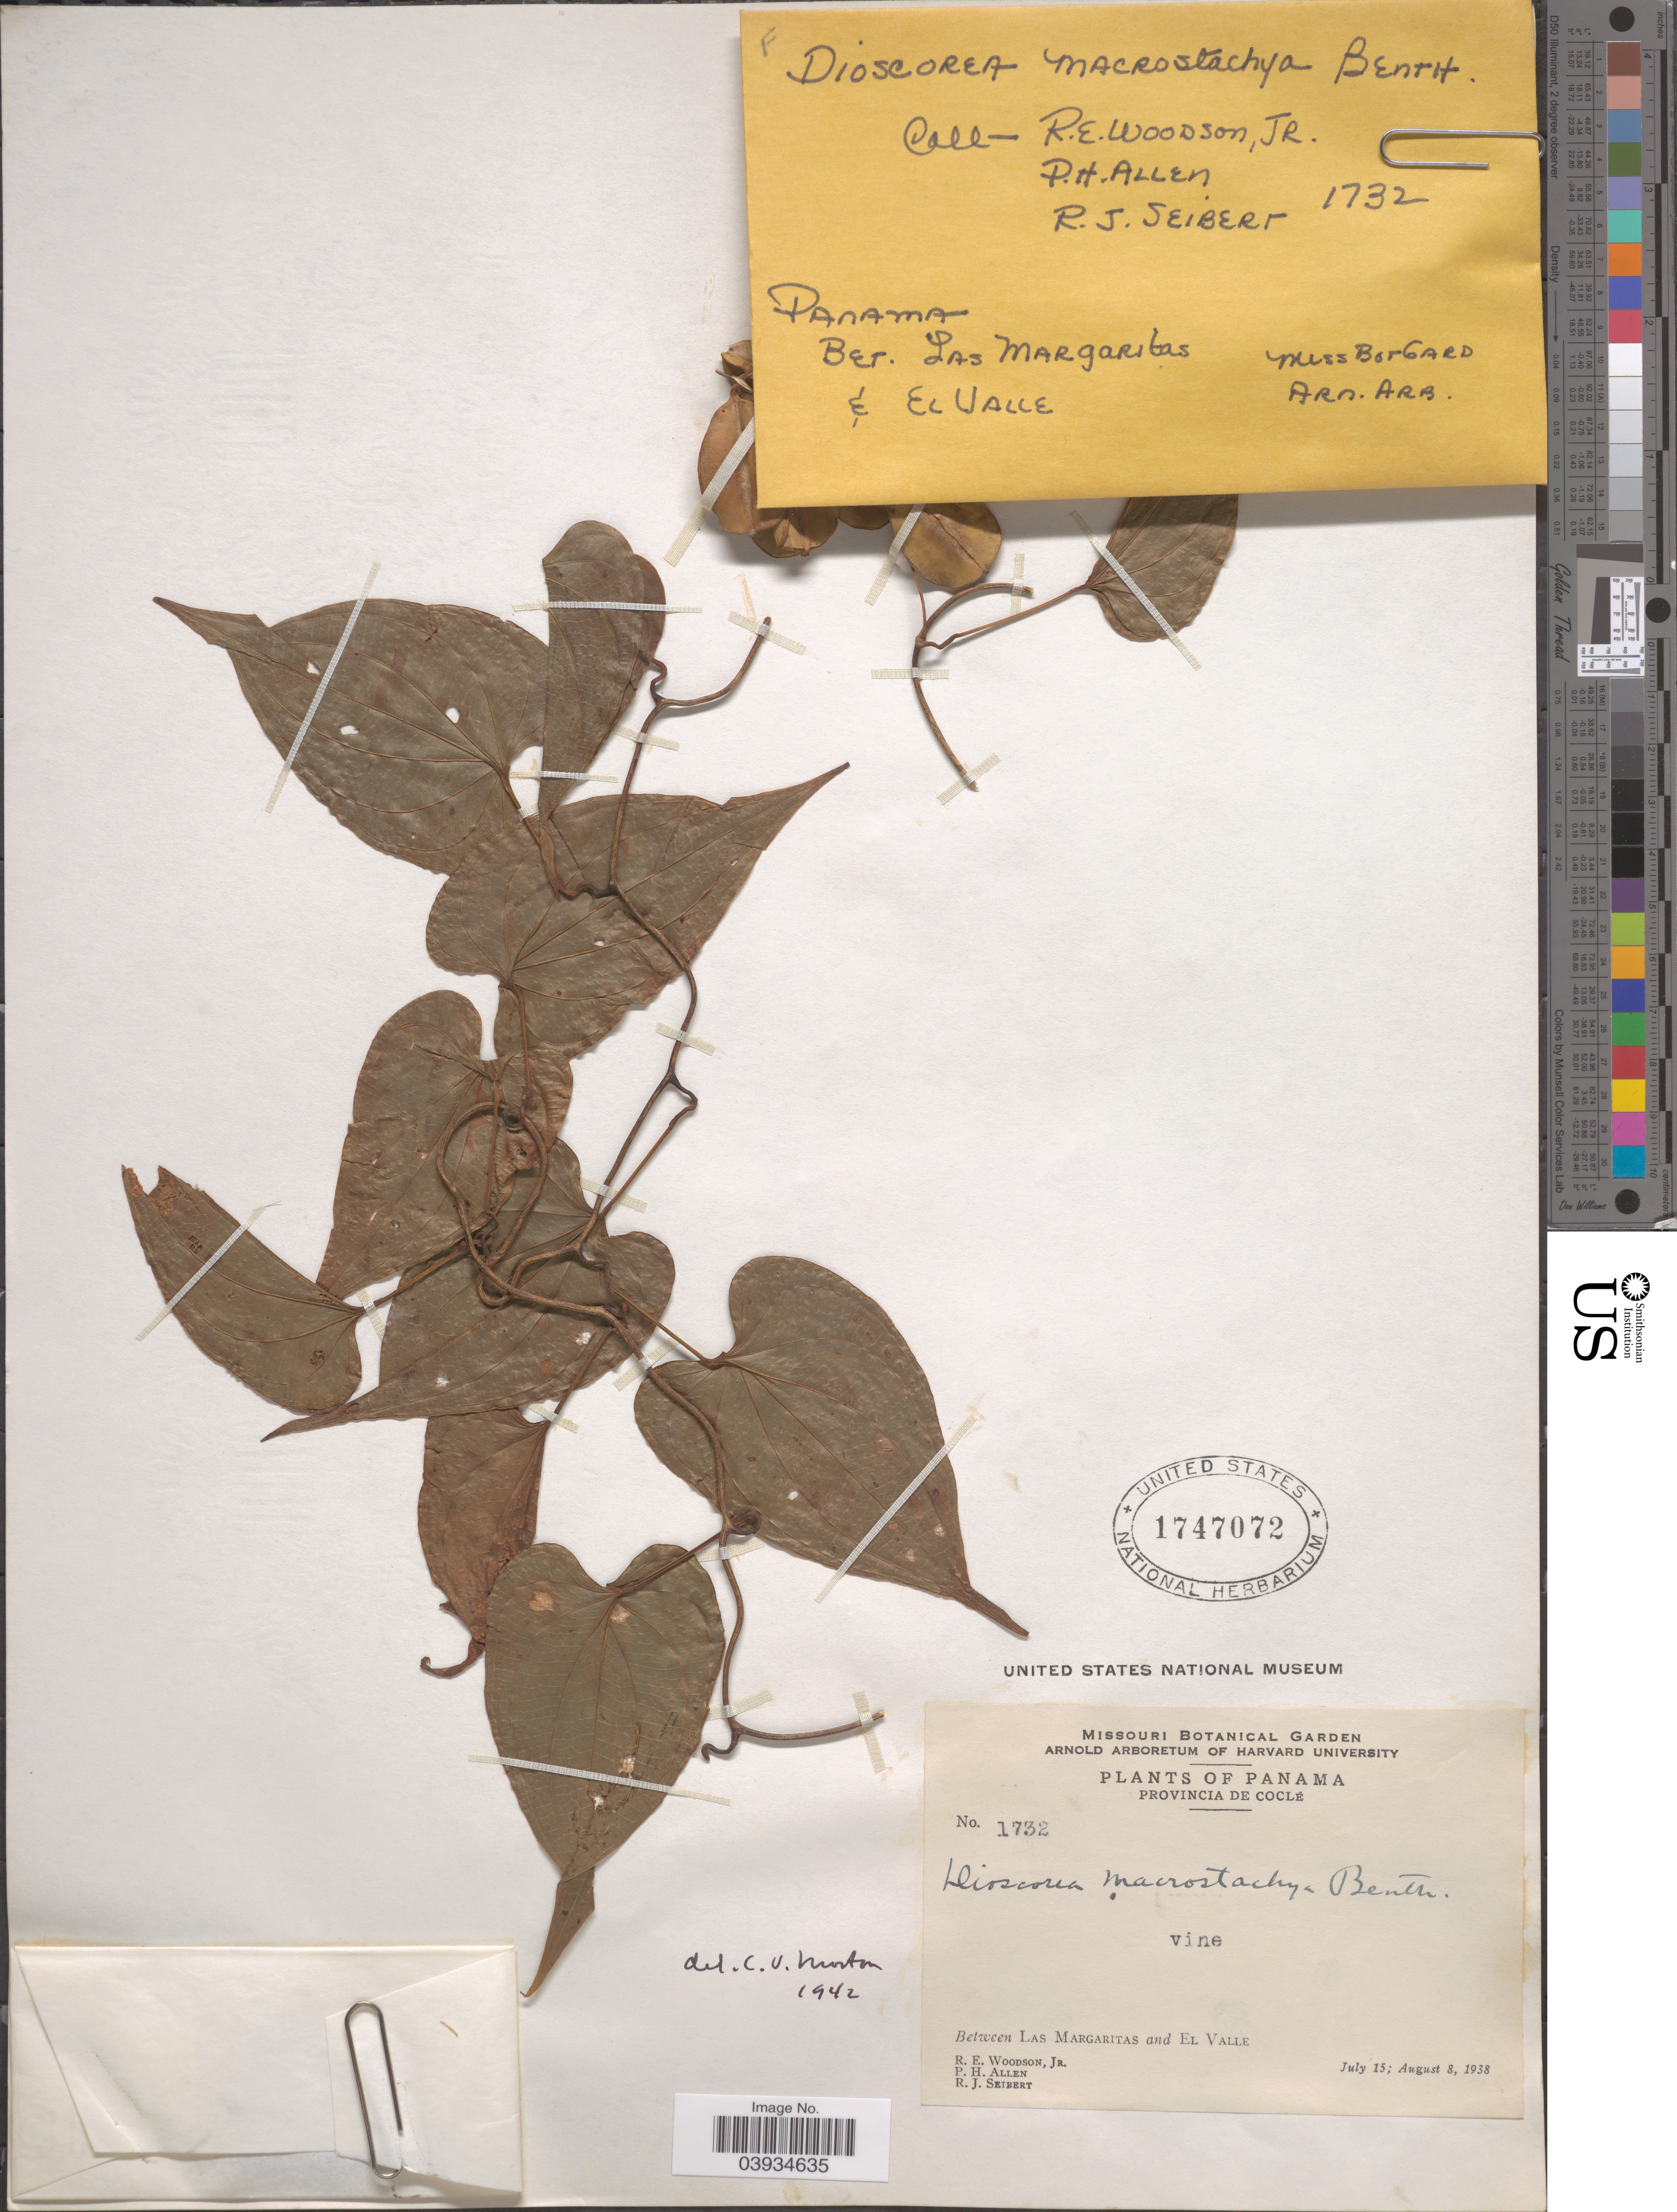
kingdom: Plantae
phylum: Tracheophyta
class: Liliopsida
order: Dioscoreales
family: Dioscoreaceae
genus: Dioscorea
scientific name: Dioscorea mexicana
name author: Scheidw.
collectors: R. E. Woodson, P. H. Allen & R. J. Seibert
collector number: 1732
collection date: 1938-07-15/1938-08-08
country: Panama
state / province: Cocle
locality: Between Las Margaritas and El Valle.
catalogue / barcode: US 1747072